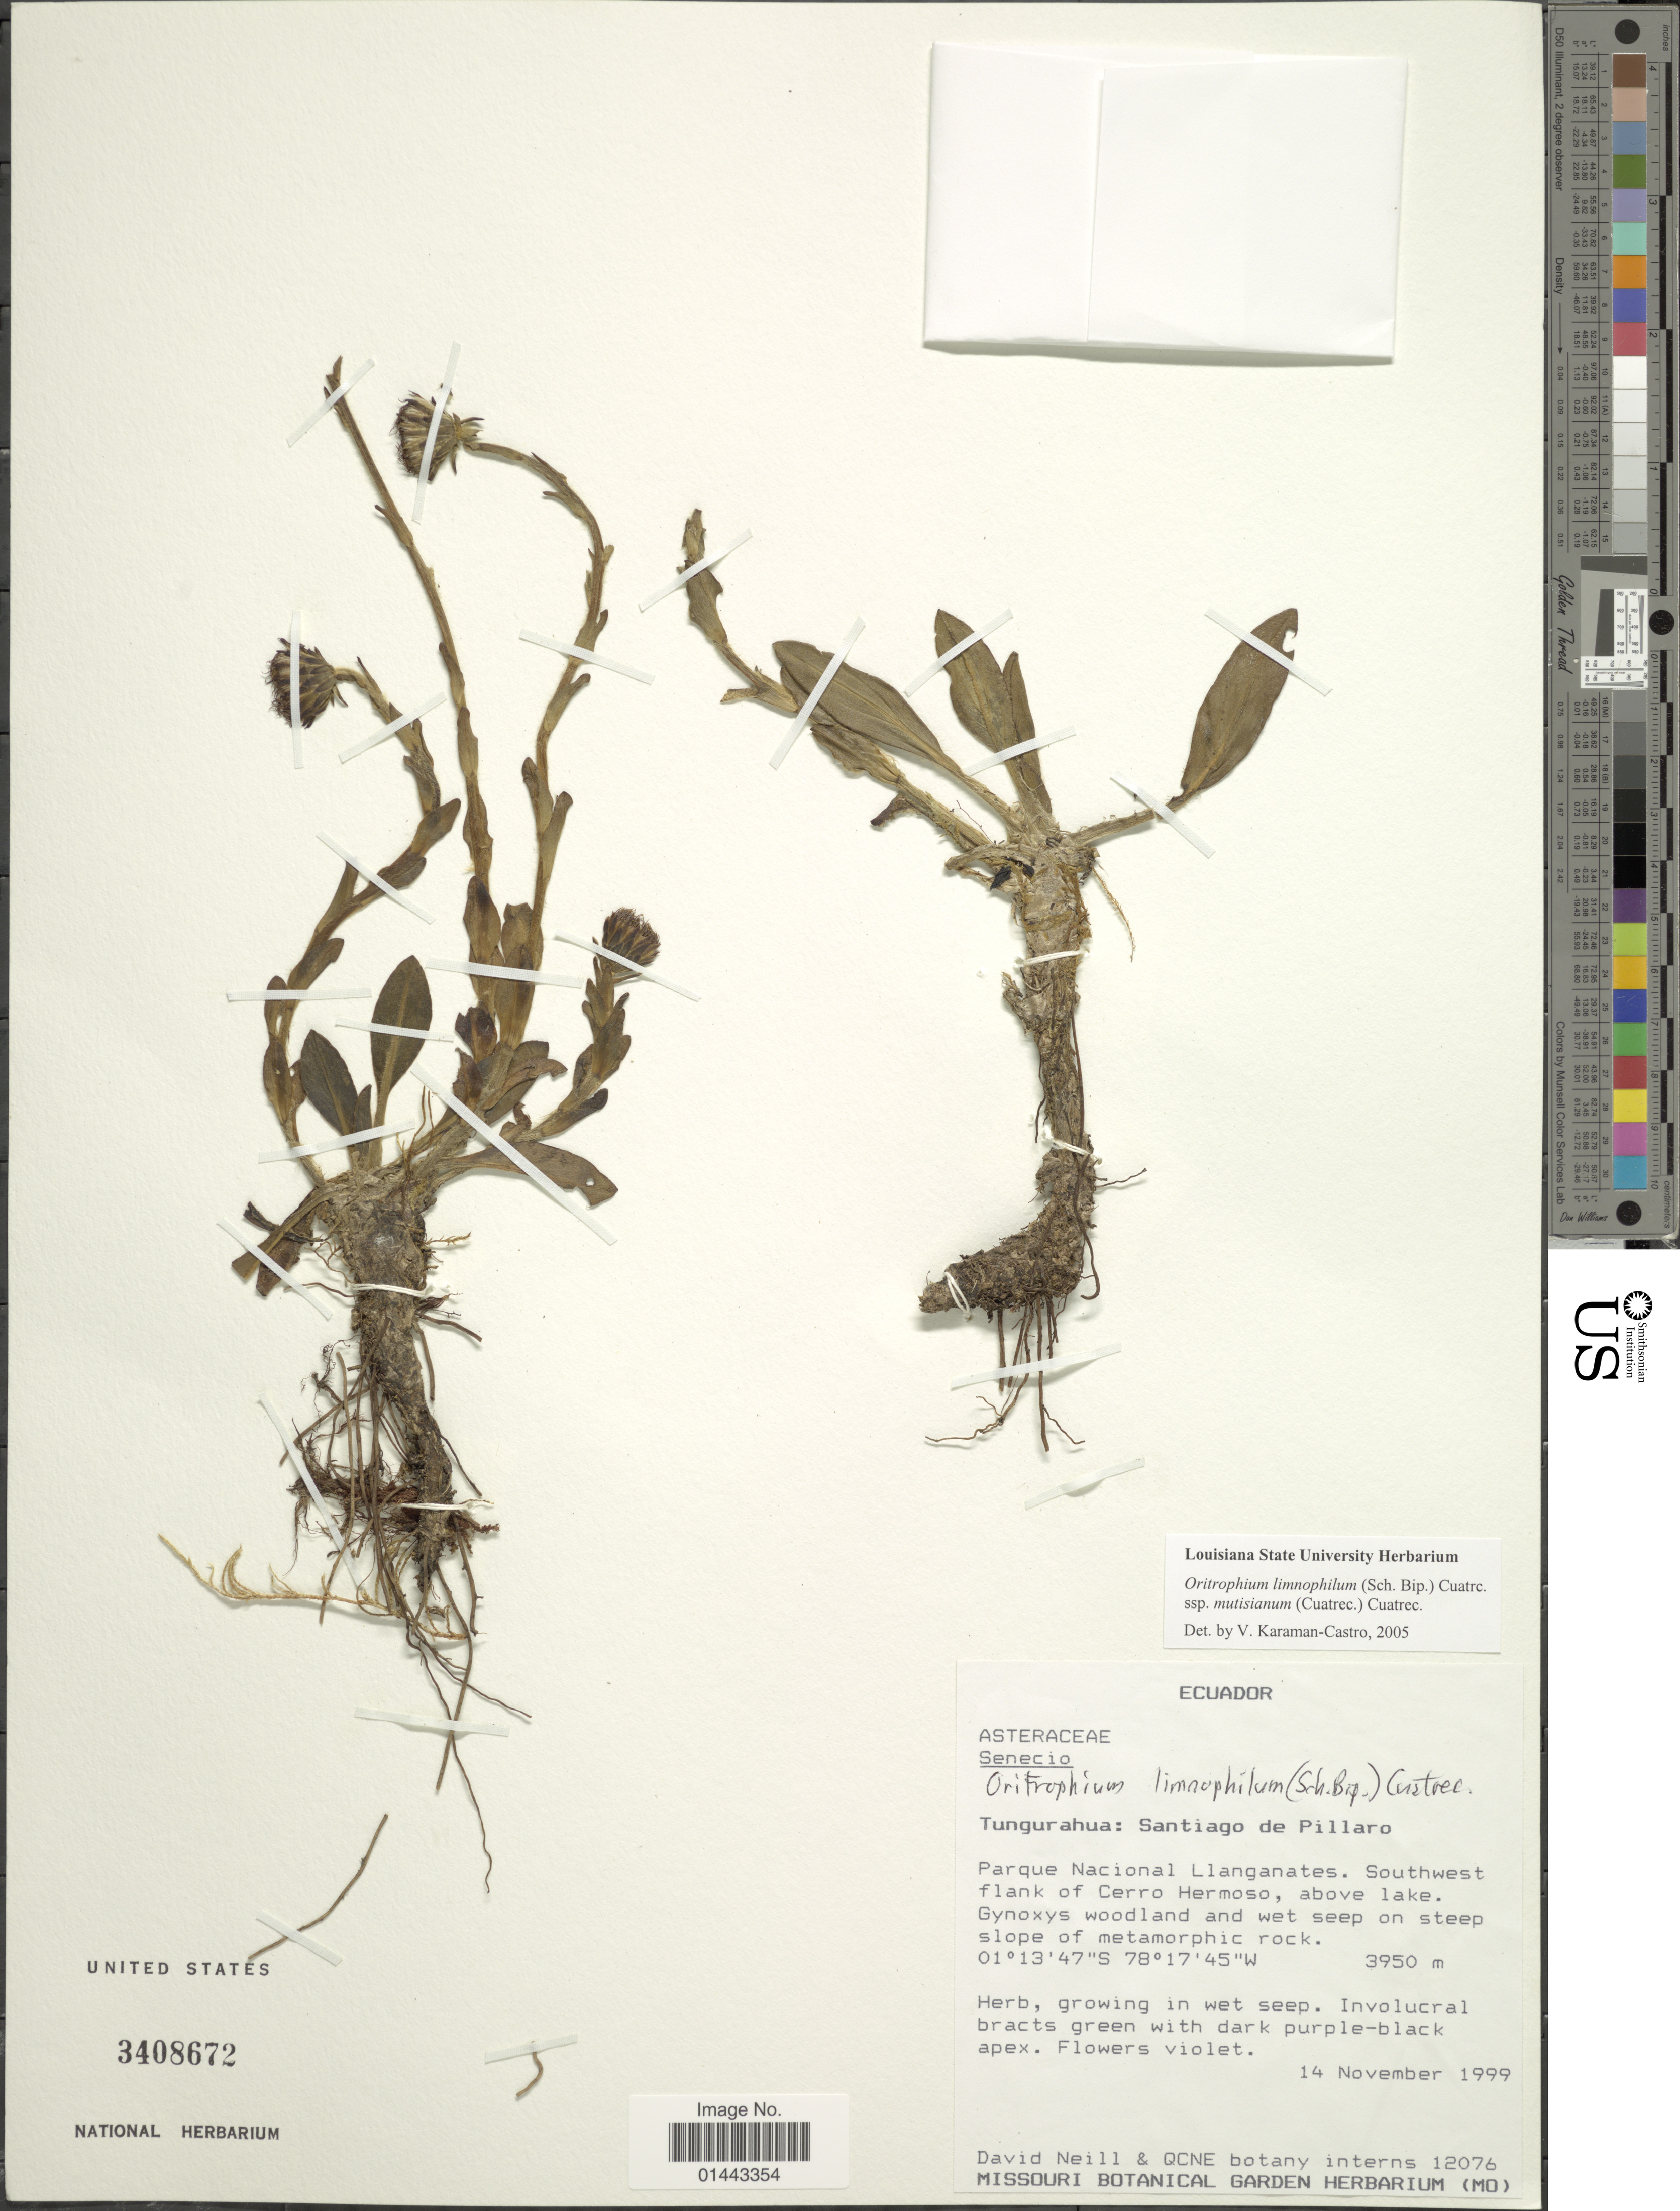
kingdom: Plantae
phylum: Tracheophyta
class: Magnoliopsida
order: Asterales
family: Asteraceae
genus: Oritrophium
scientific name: Oritrophium limnophilum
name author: (Sch. Bip.) Cuatrec.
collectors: D. Neill & QCNE botany interns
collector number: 12076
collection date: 1999-11-14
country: Ecuador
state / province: Tungurahua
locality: Santiago de Pillaro, Parque Nacional Llanganates, southwest flank of Cerro Hermoso, above lake.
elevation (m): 3950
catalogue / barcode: US 3408672